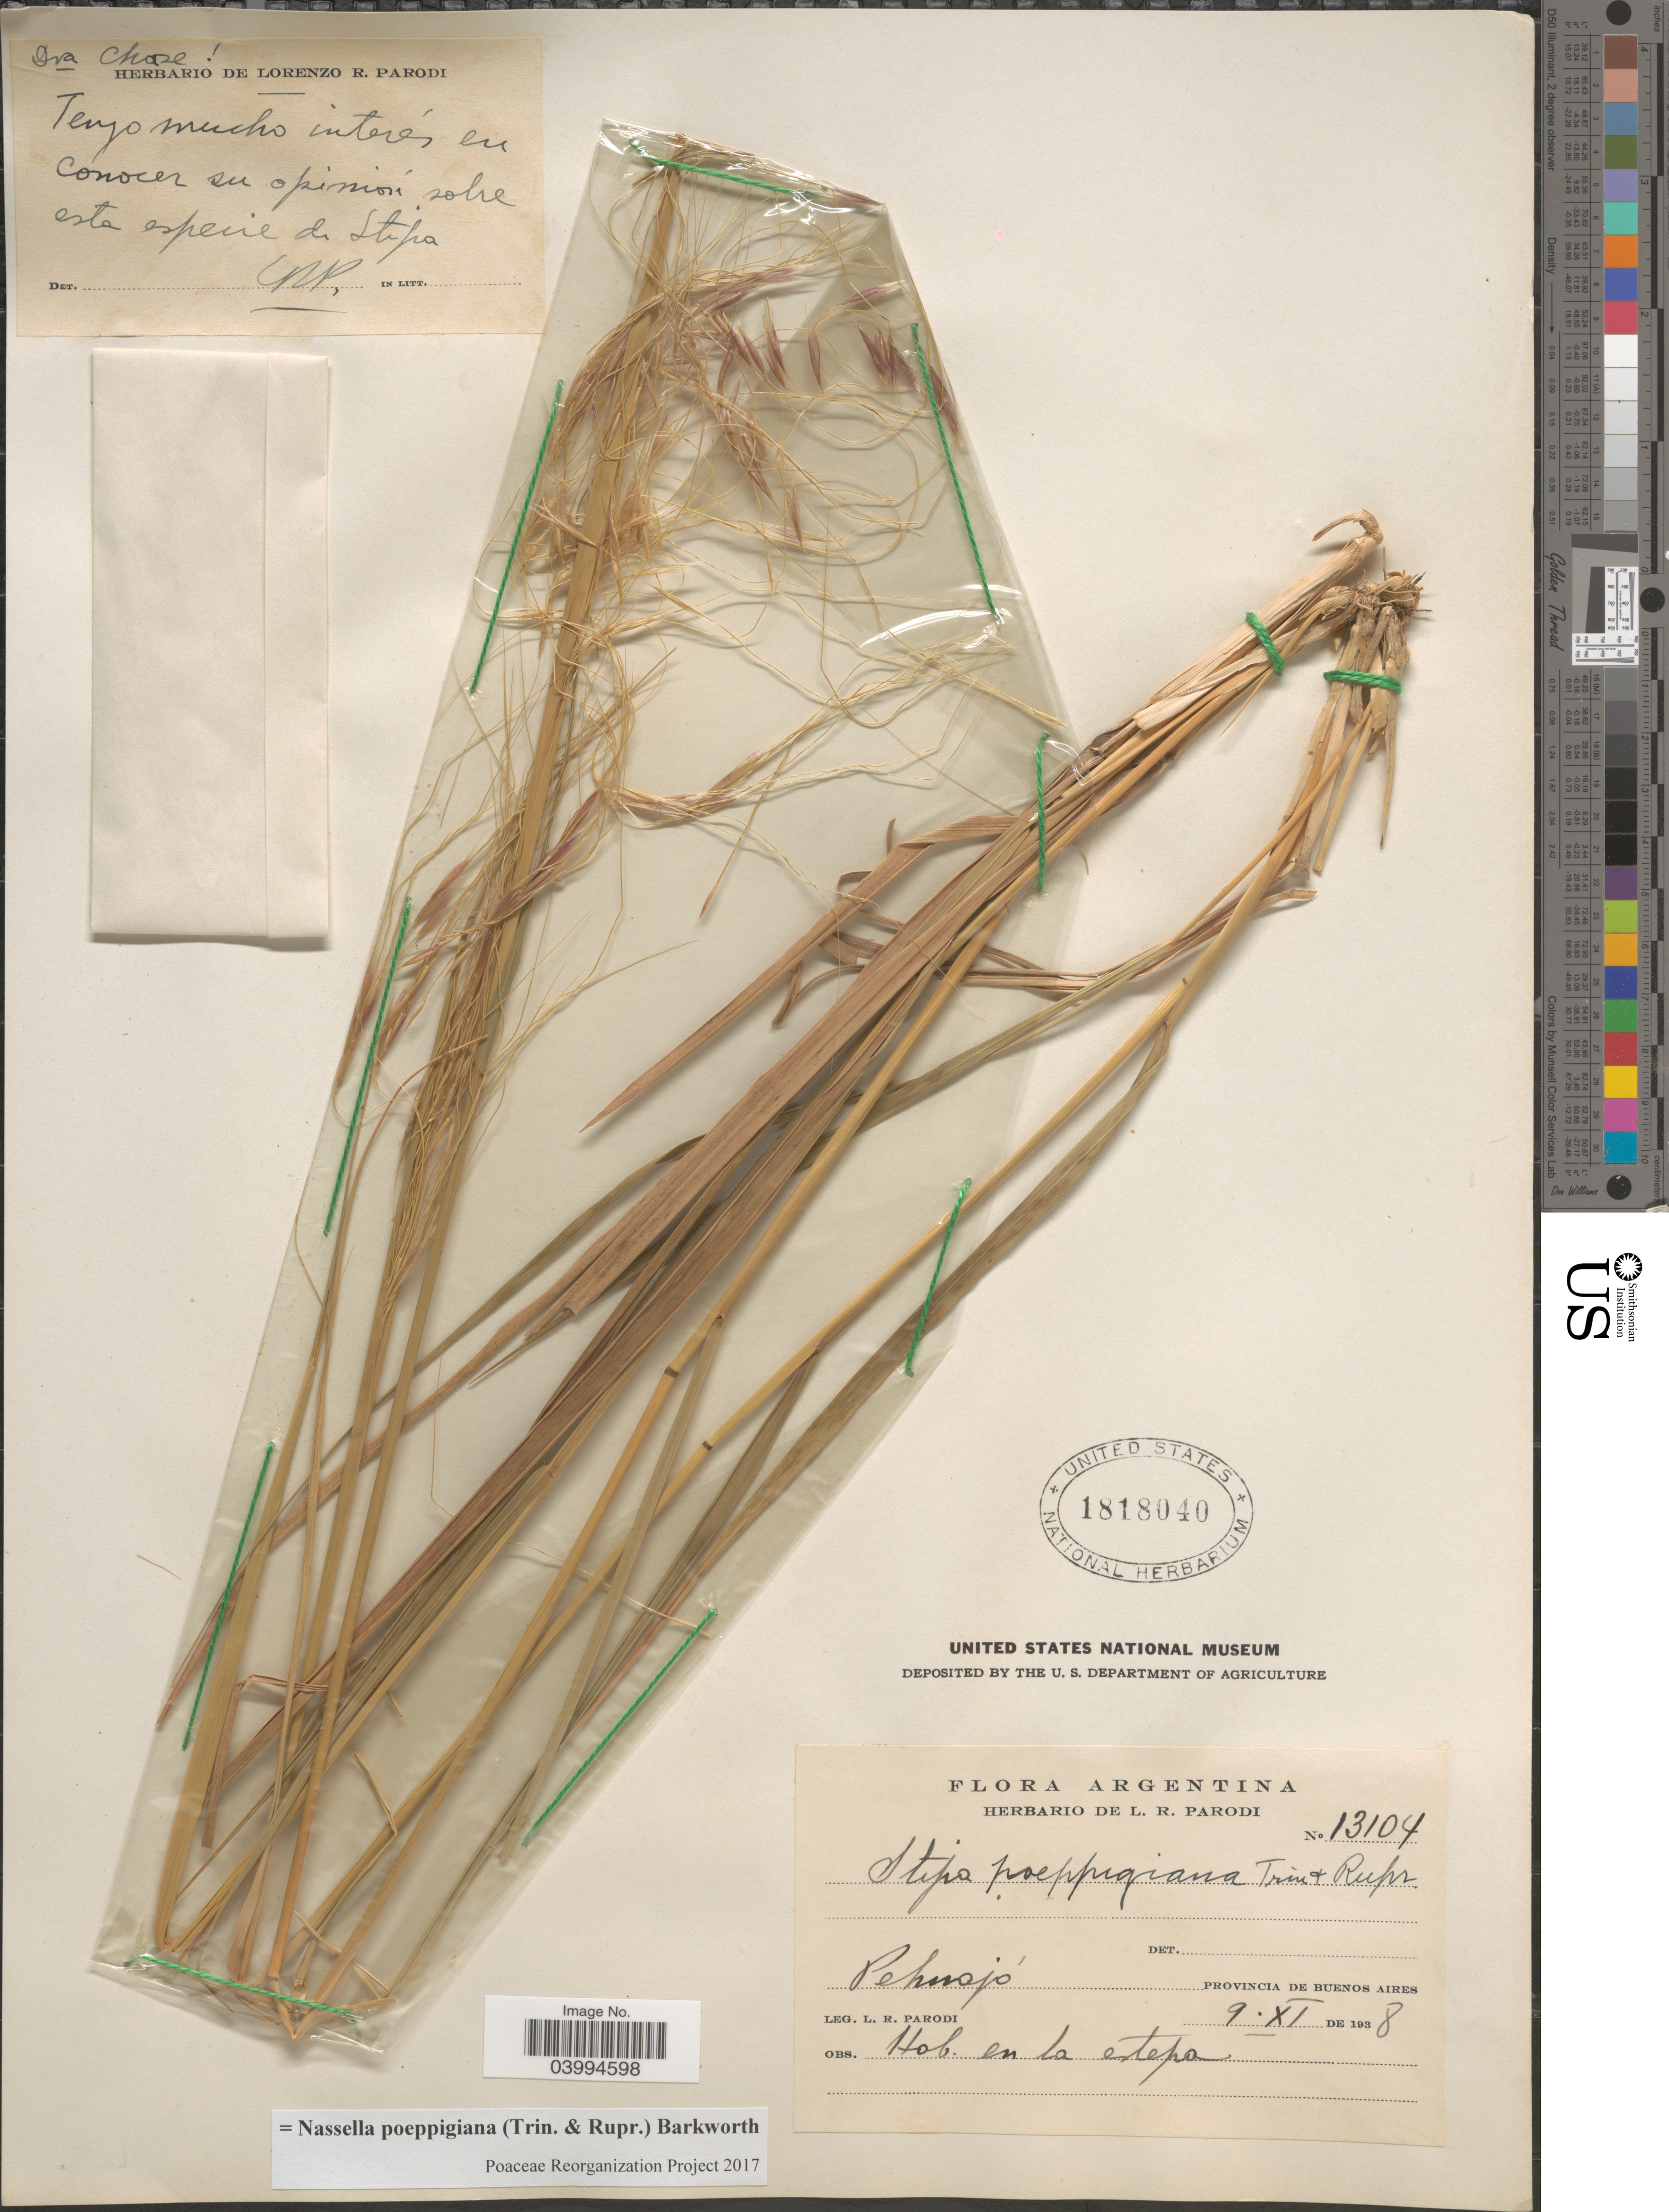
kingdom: Plantae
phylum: Tracheophyta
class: Liliopsida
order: Poales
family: Poaceae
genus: Nassella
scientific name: Nassella poeppigiana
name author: (Trin. & Rupr.) Barkworth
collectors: L. R. Parodi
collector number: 13104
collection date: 1938-11-09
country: Argentina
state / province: Buenos Aires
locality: Pehuajó.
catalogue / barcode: US 1818040